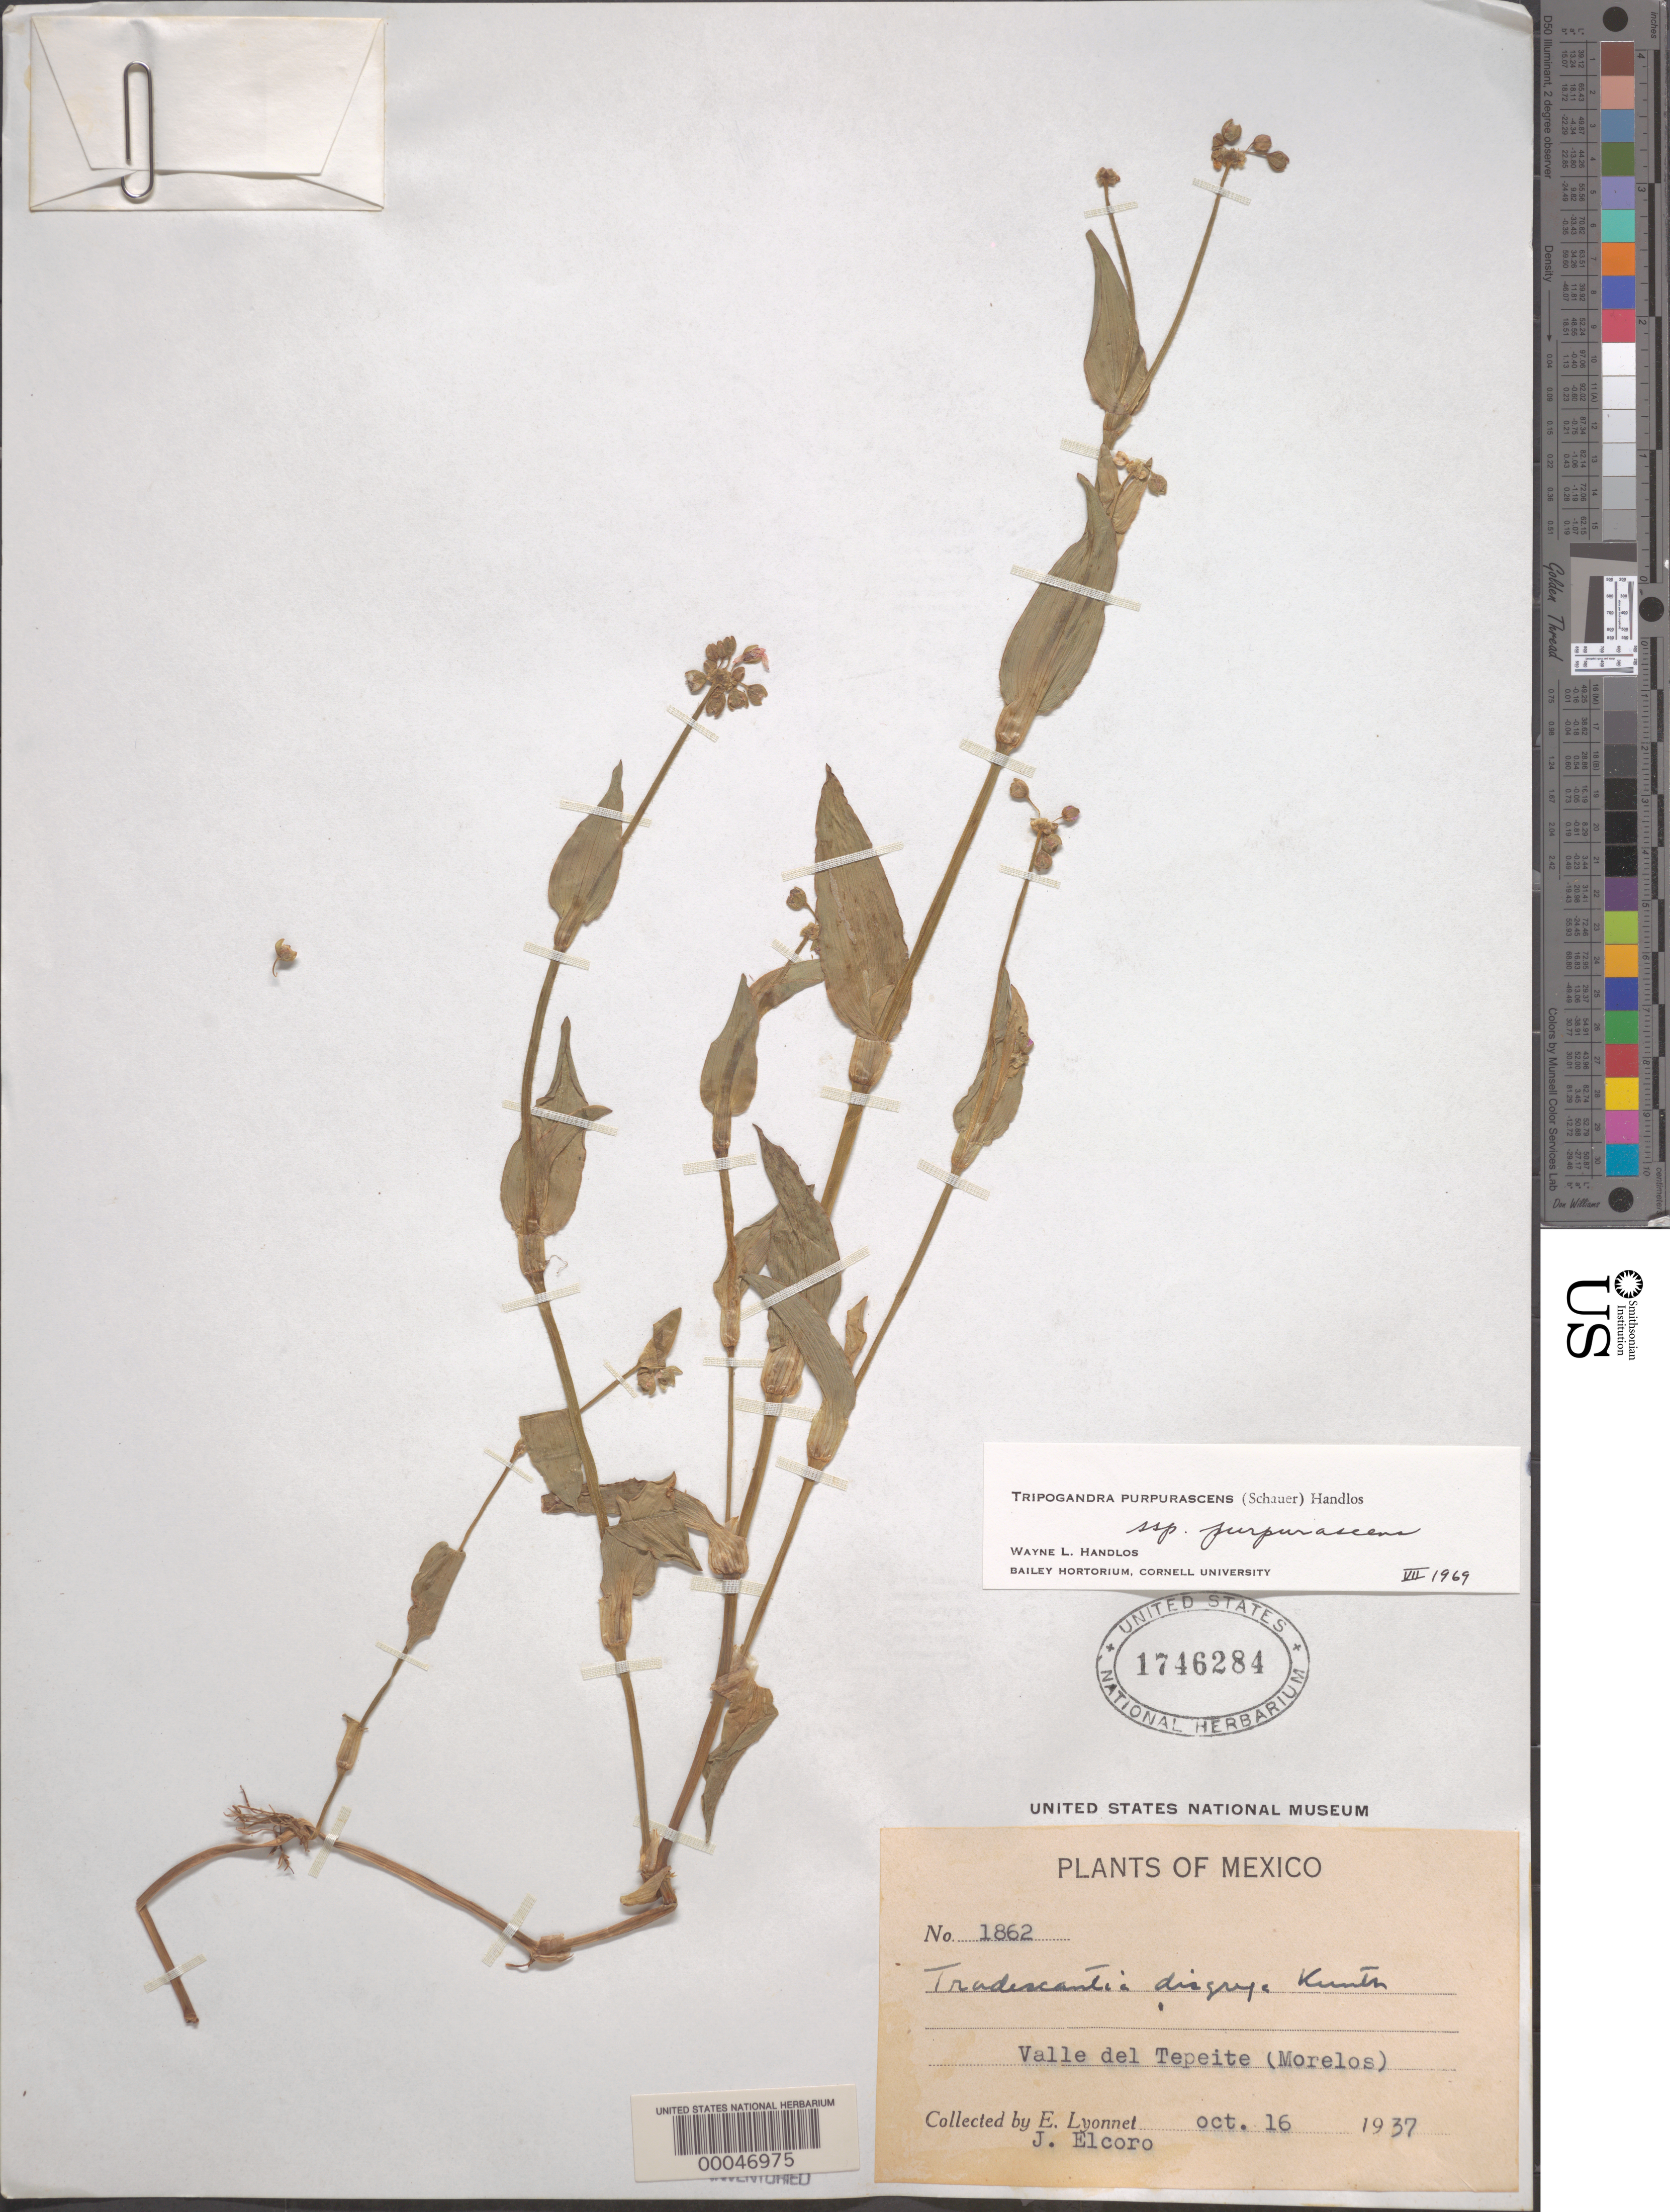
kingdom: Plantae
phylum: Tracheophyta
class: Liliopsida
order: Commelinales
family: Commelinaceae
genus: Tripogandra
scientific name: Tripogandra purpurascens subsp. purpurascens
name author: (S. Schauer) Handlos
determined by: Handlos, W. L.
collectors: Bro. E. Lyonnet & J. Elcoro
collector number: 1862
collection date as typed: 16 Oct 1937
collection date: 1937-10-16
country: Mexico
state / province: Morelos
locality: Valle del tepeite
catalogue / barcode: US 1746284